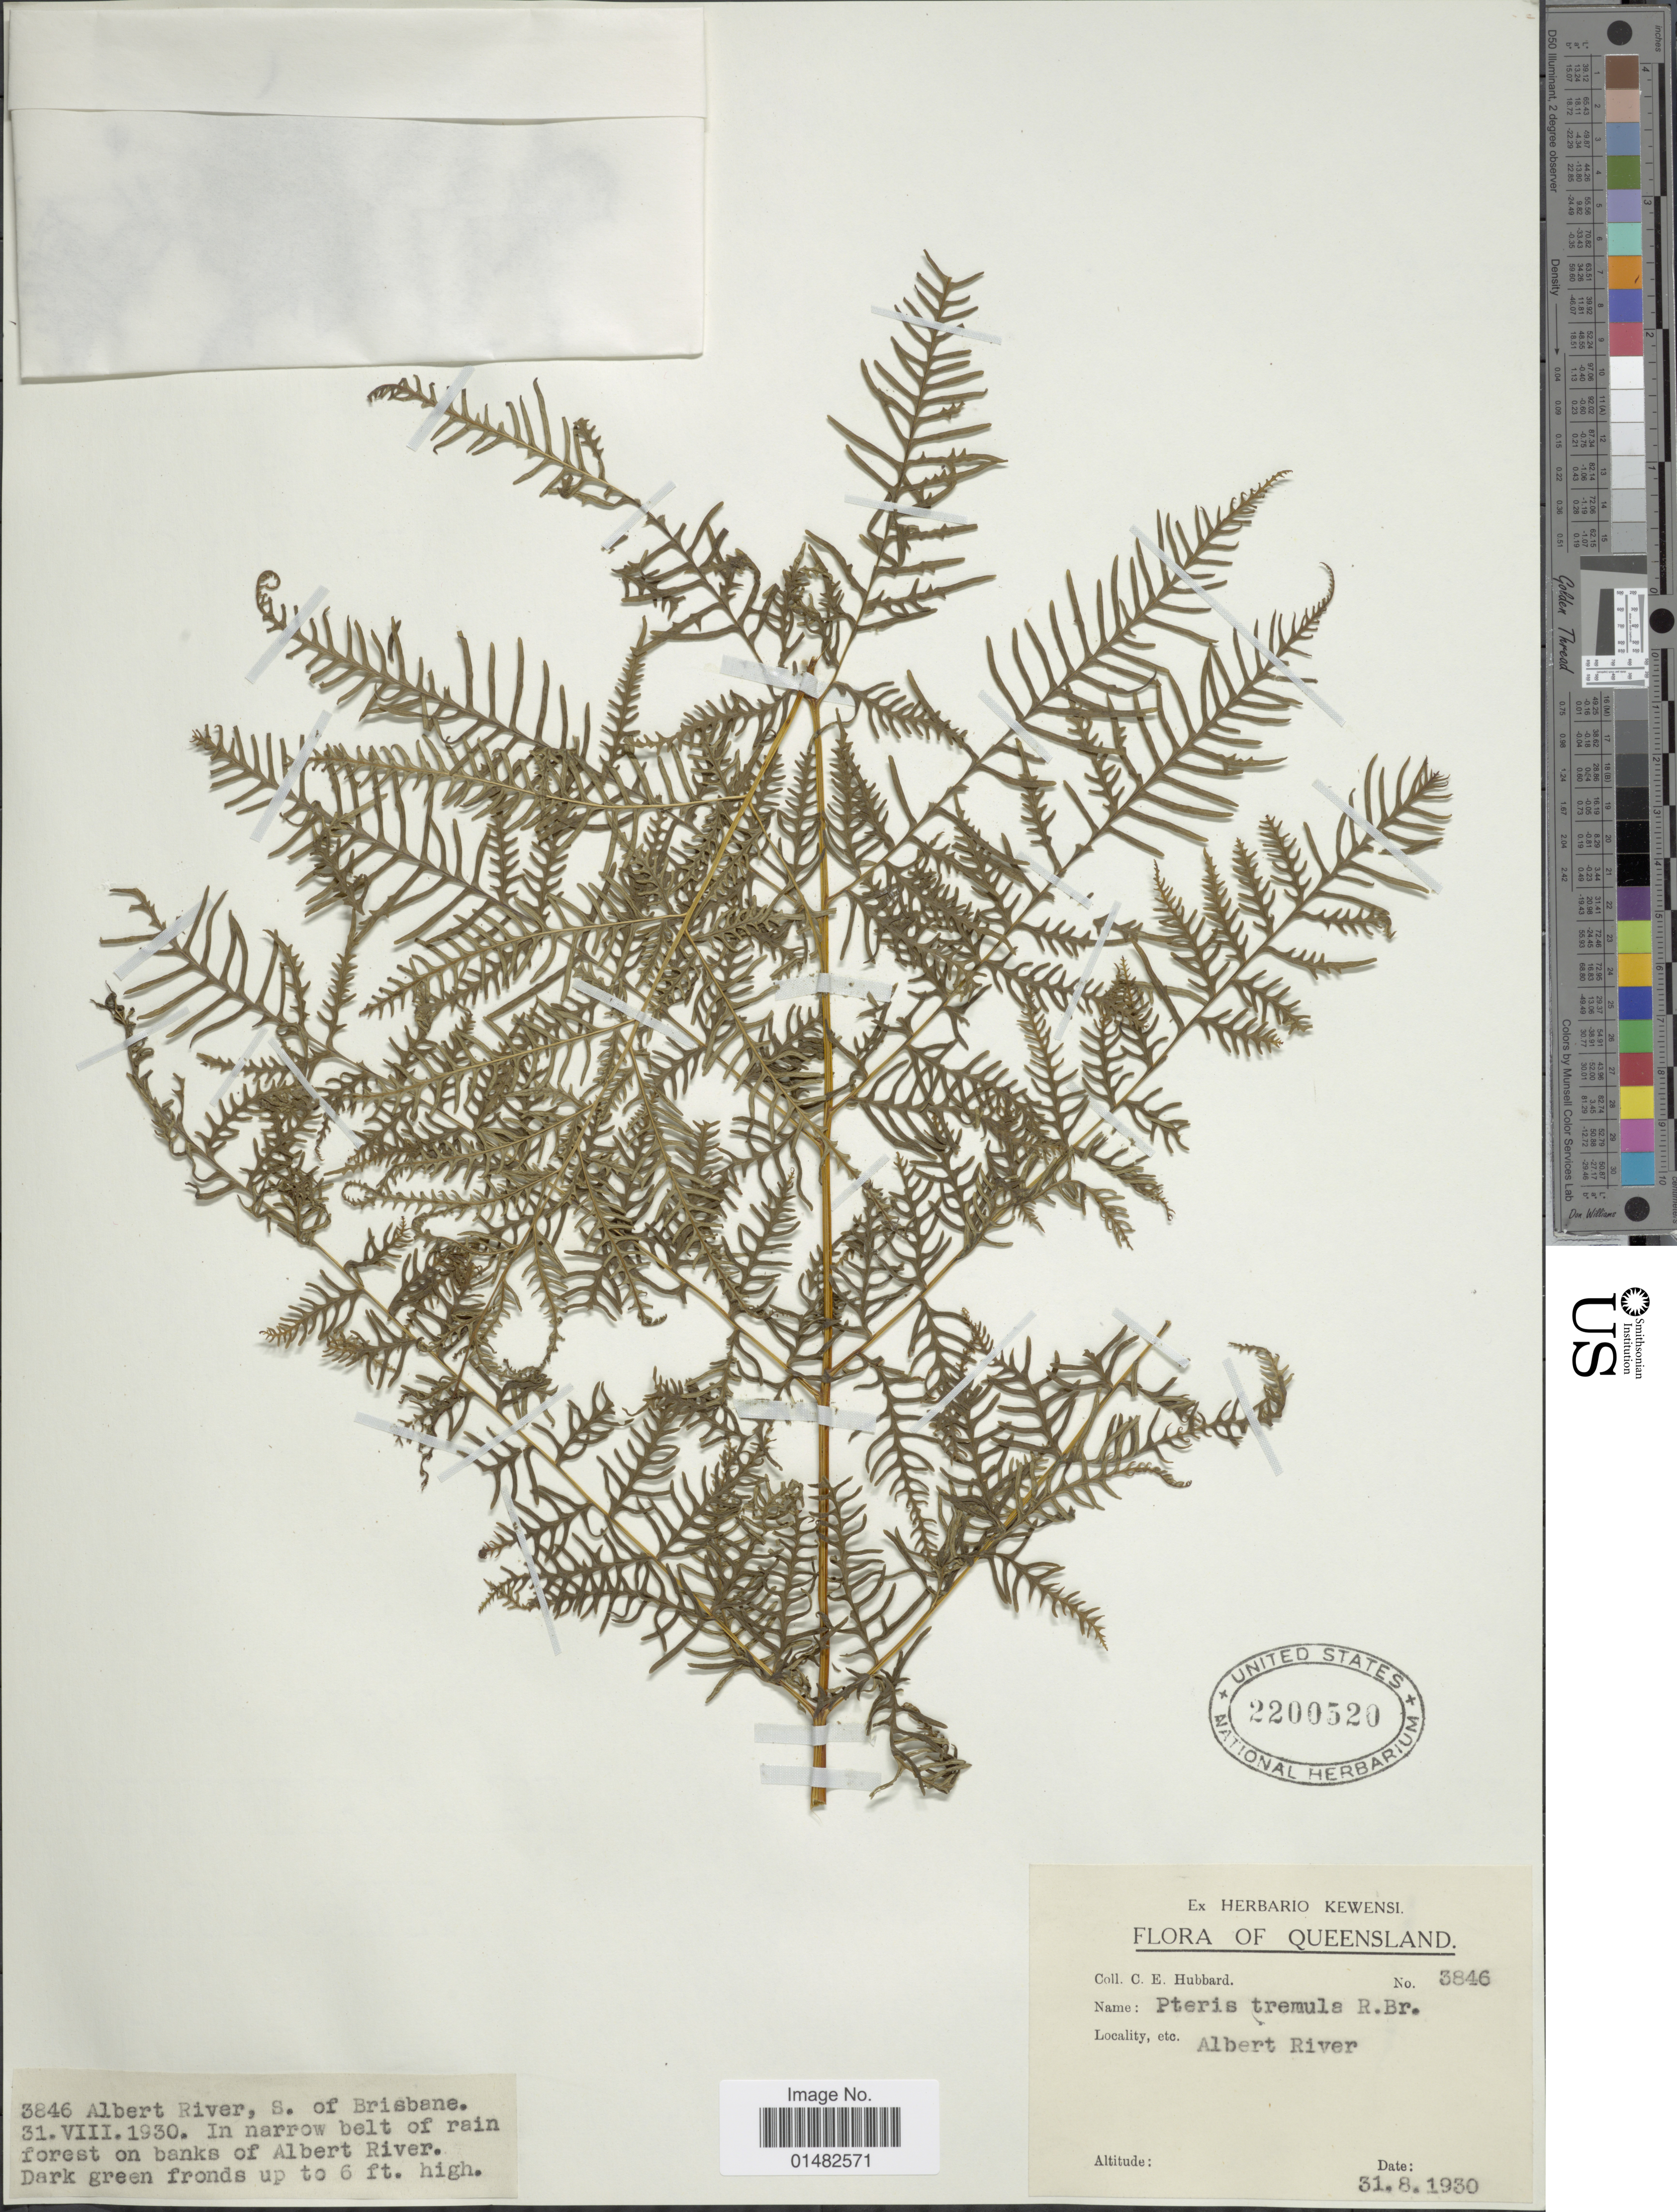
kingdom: Plantae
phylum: Tracheophyta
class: Polypodiopsida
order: Polypodiales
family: Pteridaceae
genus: Pteris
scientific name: Pteris tremula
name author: R. Br.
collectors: C. E. Hubbard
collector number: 3846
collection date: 1930-08-31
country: Australia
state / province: Queensland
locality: Queensland, Albert River, S. of Brisbane, In narrow belt of rain forest on banks of Alber River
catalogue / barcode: US 2200520